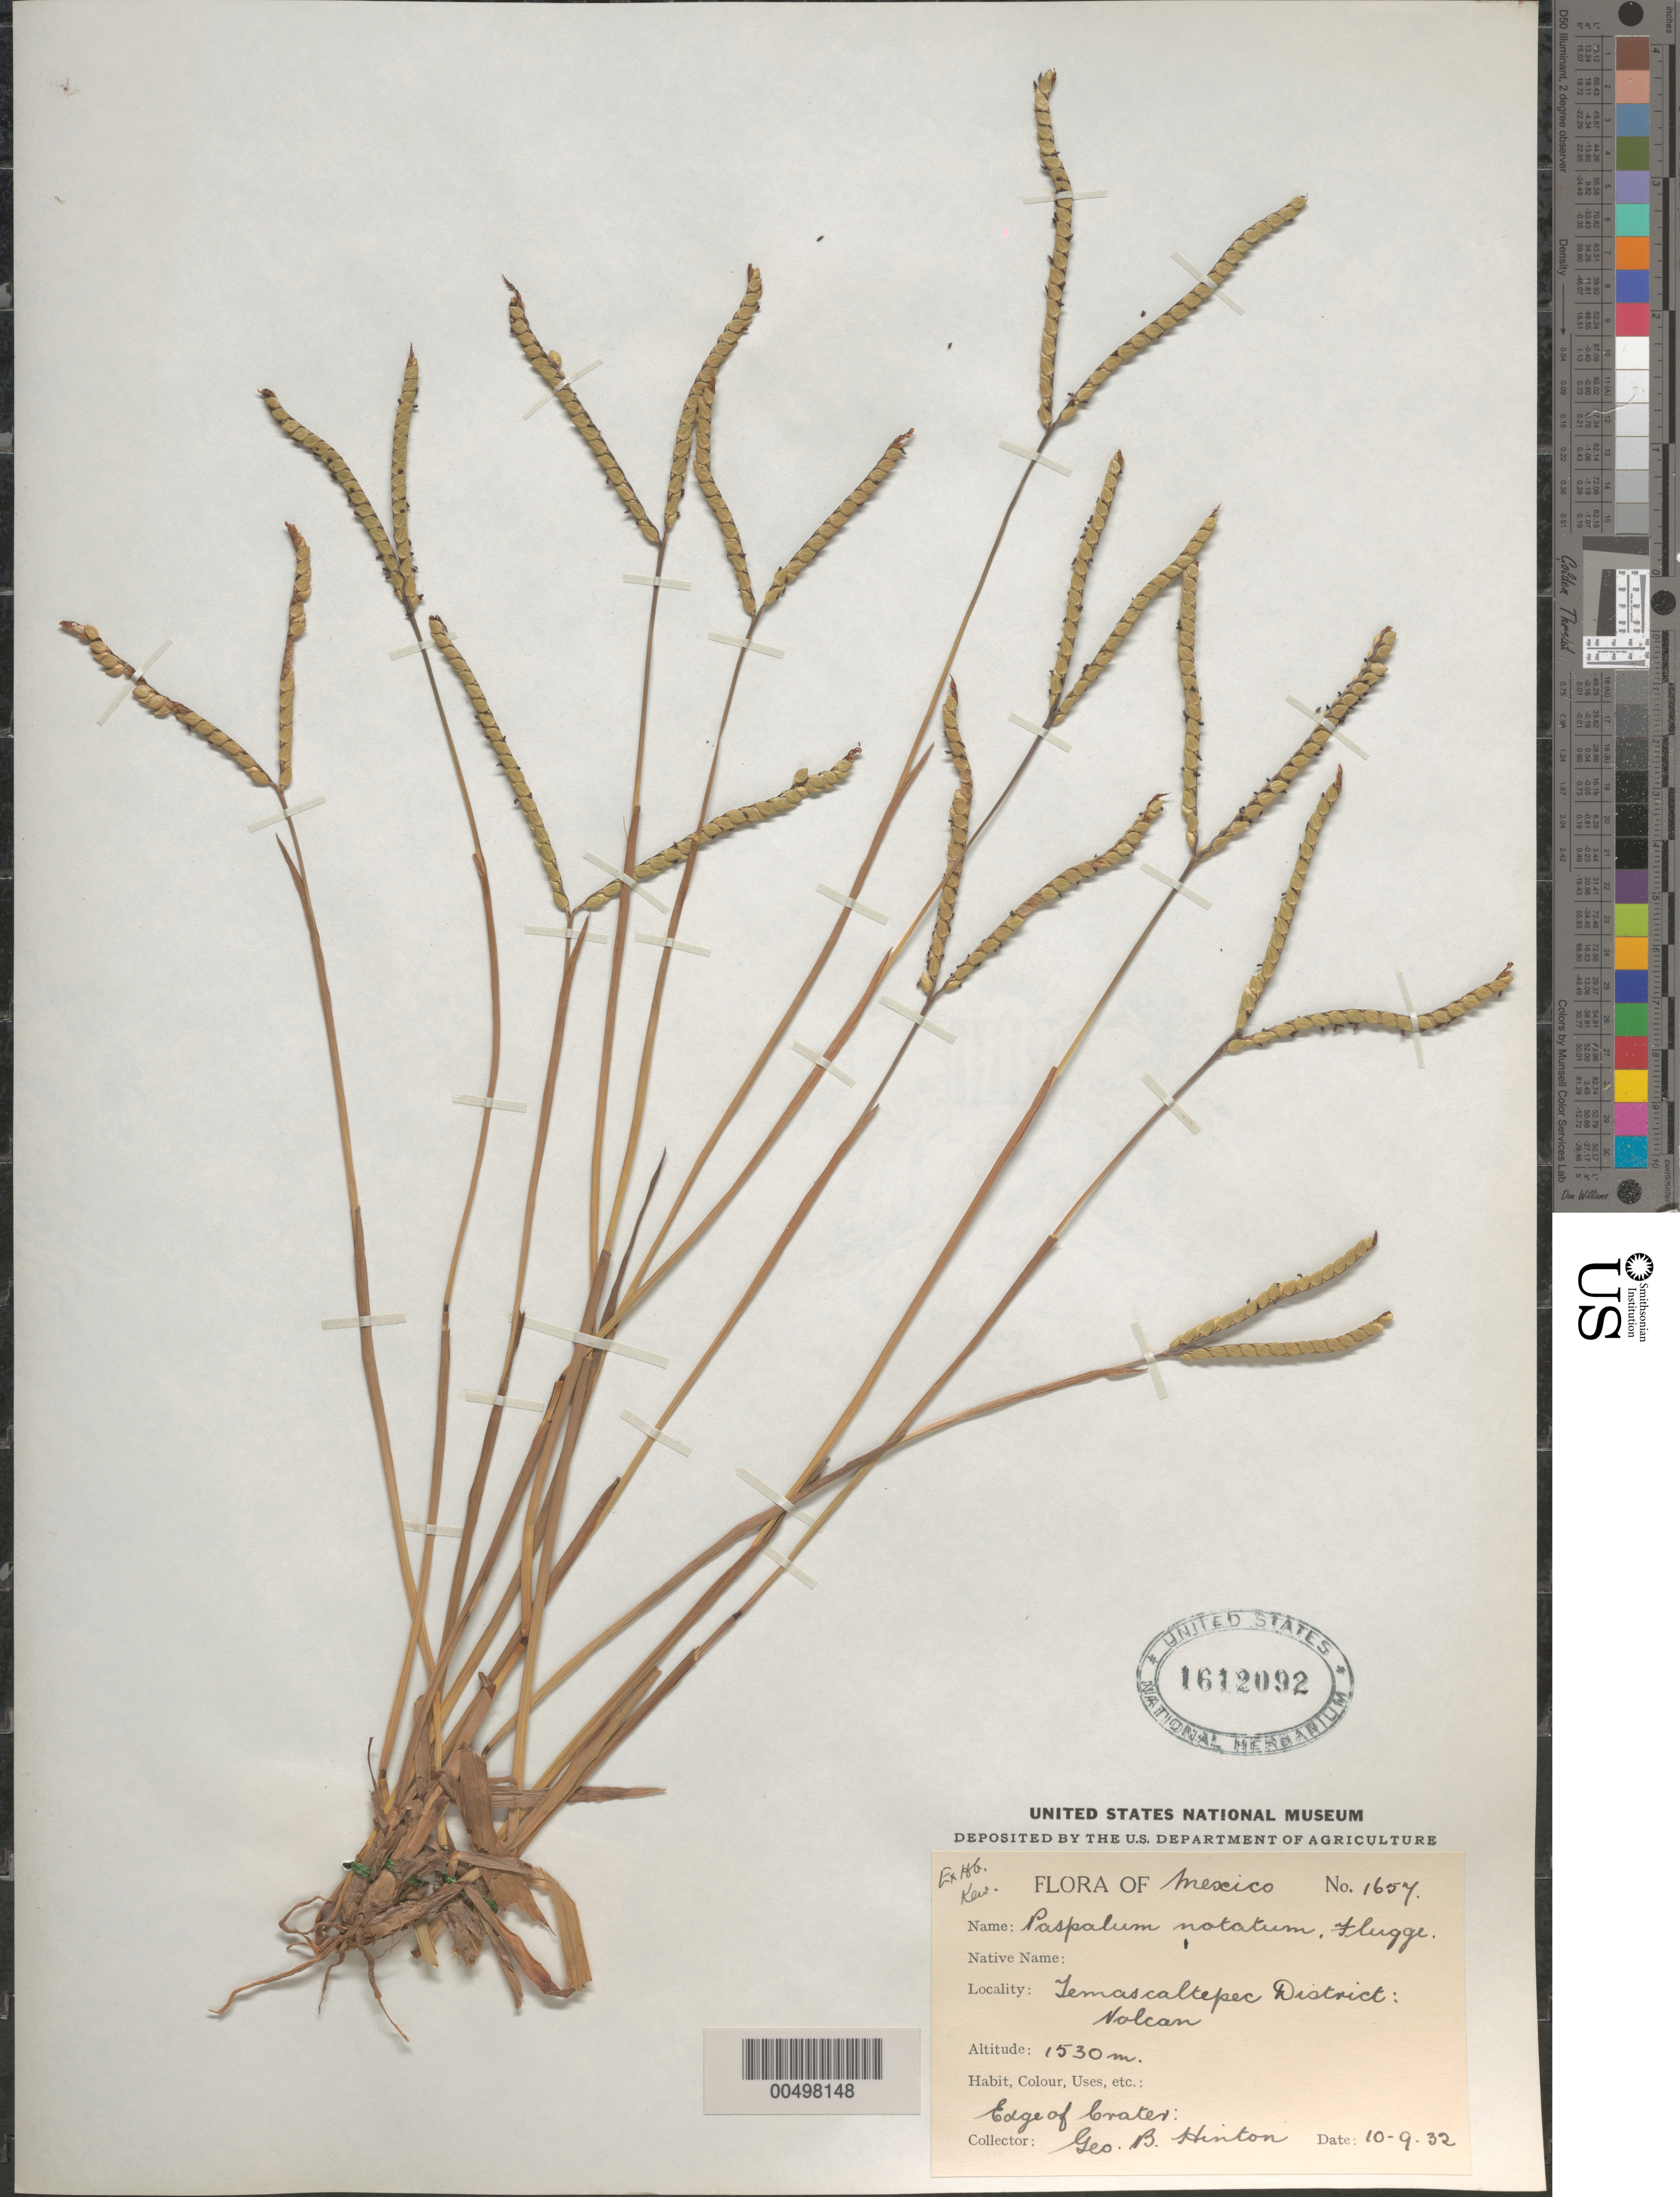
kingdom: Plantae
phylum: Tracheophyta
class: Liliopsida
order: Poales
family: Poaceae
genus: Paspalum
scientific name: Paspalum notatum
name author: Flüggé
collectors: G. B. Hinton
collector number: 1654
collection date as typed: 10 Sep 1932 or 9 Oct 1932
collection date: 1932-09-10 or 1932-10-09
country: Mexico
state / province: México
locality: Temascaltepec Dist, Volcan, edge of crater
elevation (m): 1530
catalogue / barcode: US 1612092